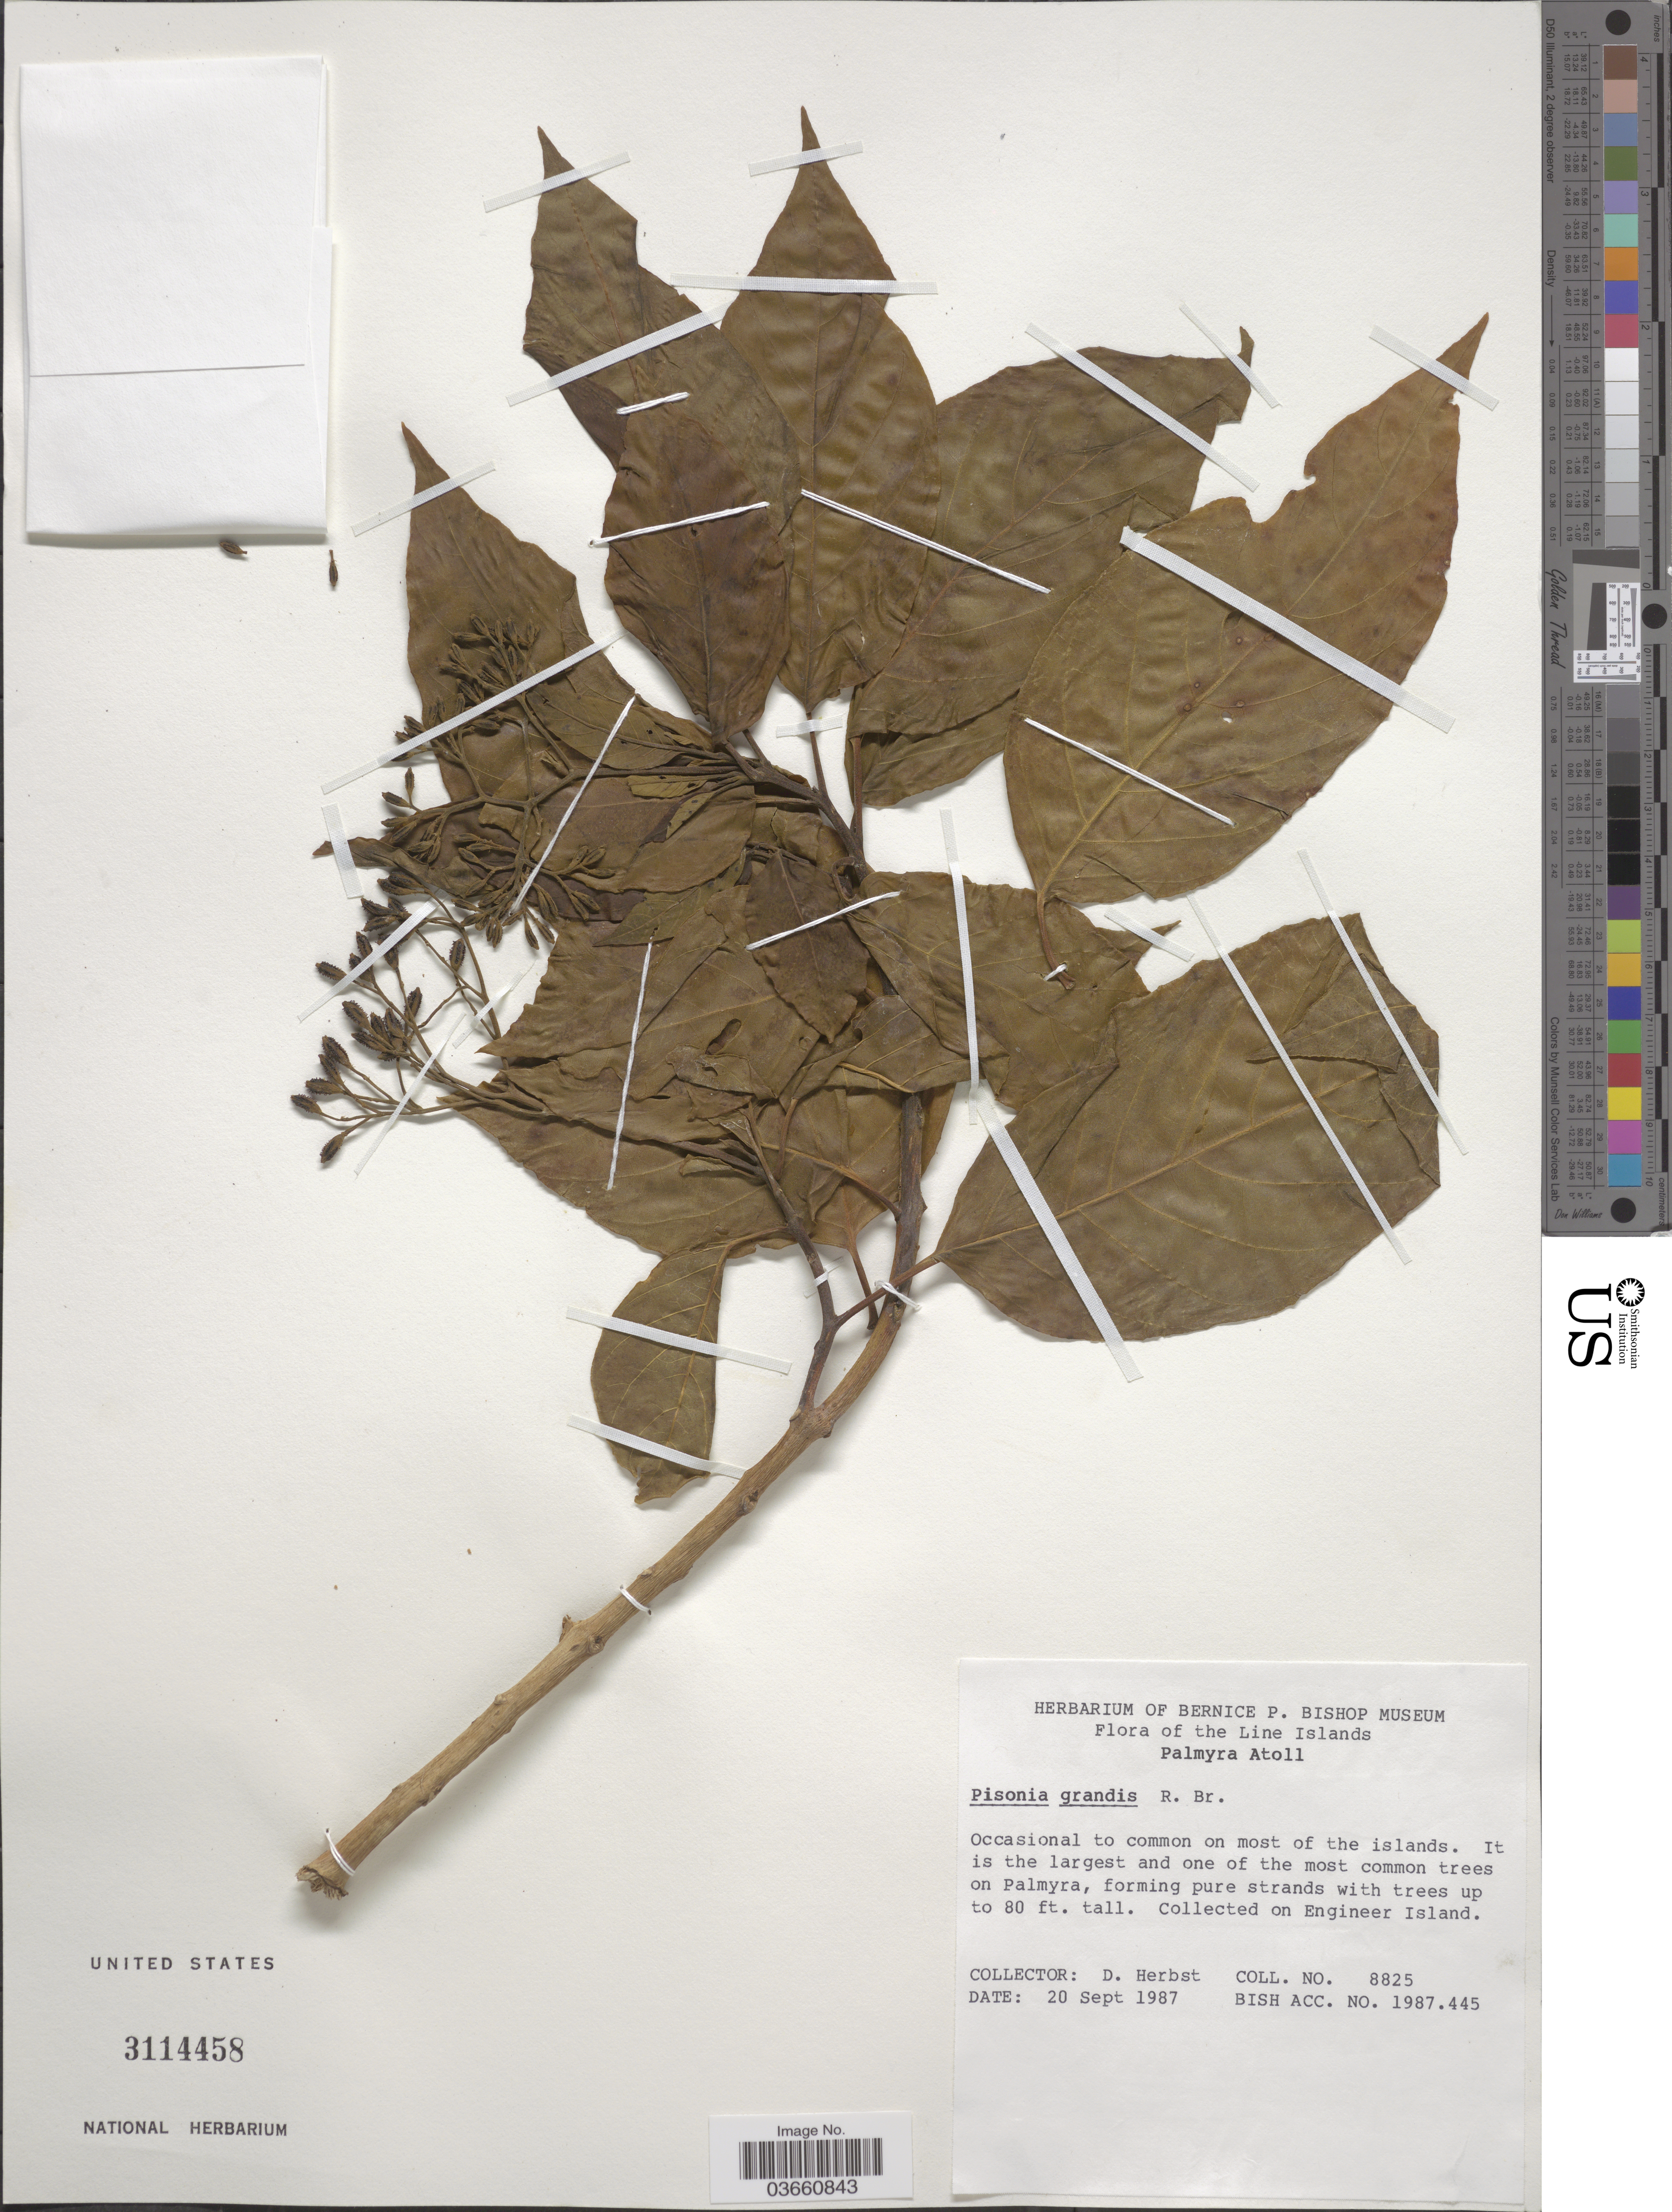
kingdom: Plantae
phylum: Tracheophyta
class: Magnoliopsida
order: Caryophyllales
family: Nyctaginaceae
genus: Pisonia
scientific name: Pisonia grandis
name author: R. Br.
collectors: D. Herbst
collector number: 8825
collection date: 1987-09-20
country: Kiribati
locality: Line Islands. Palmyra Atoll. On Engineer Island.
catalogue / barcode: US 3114458